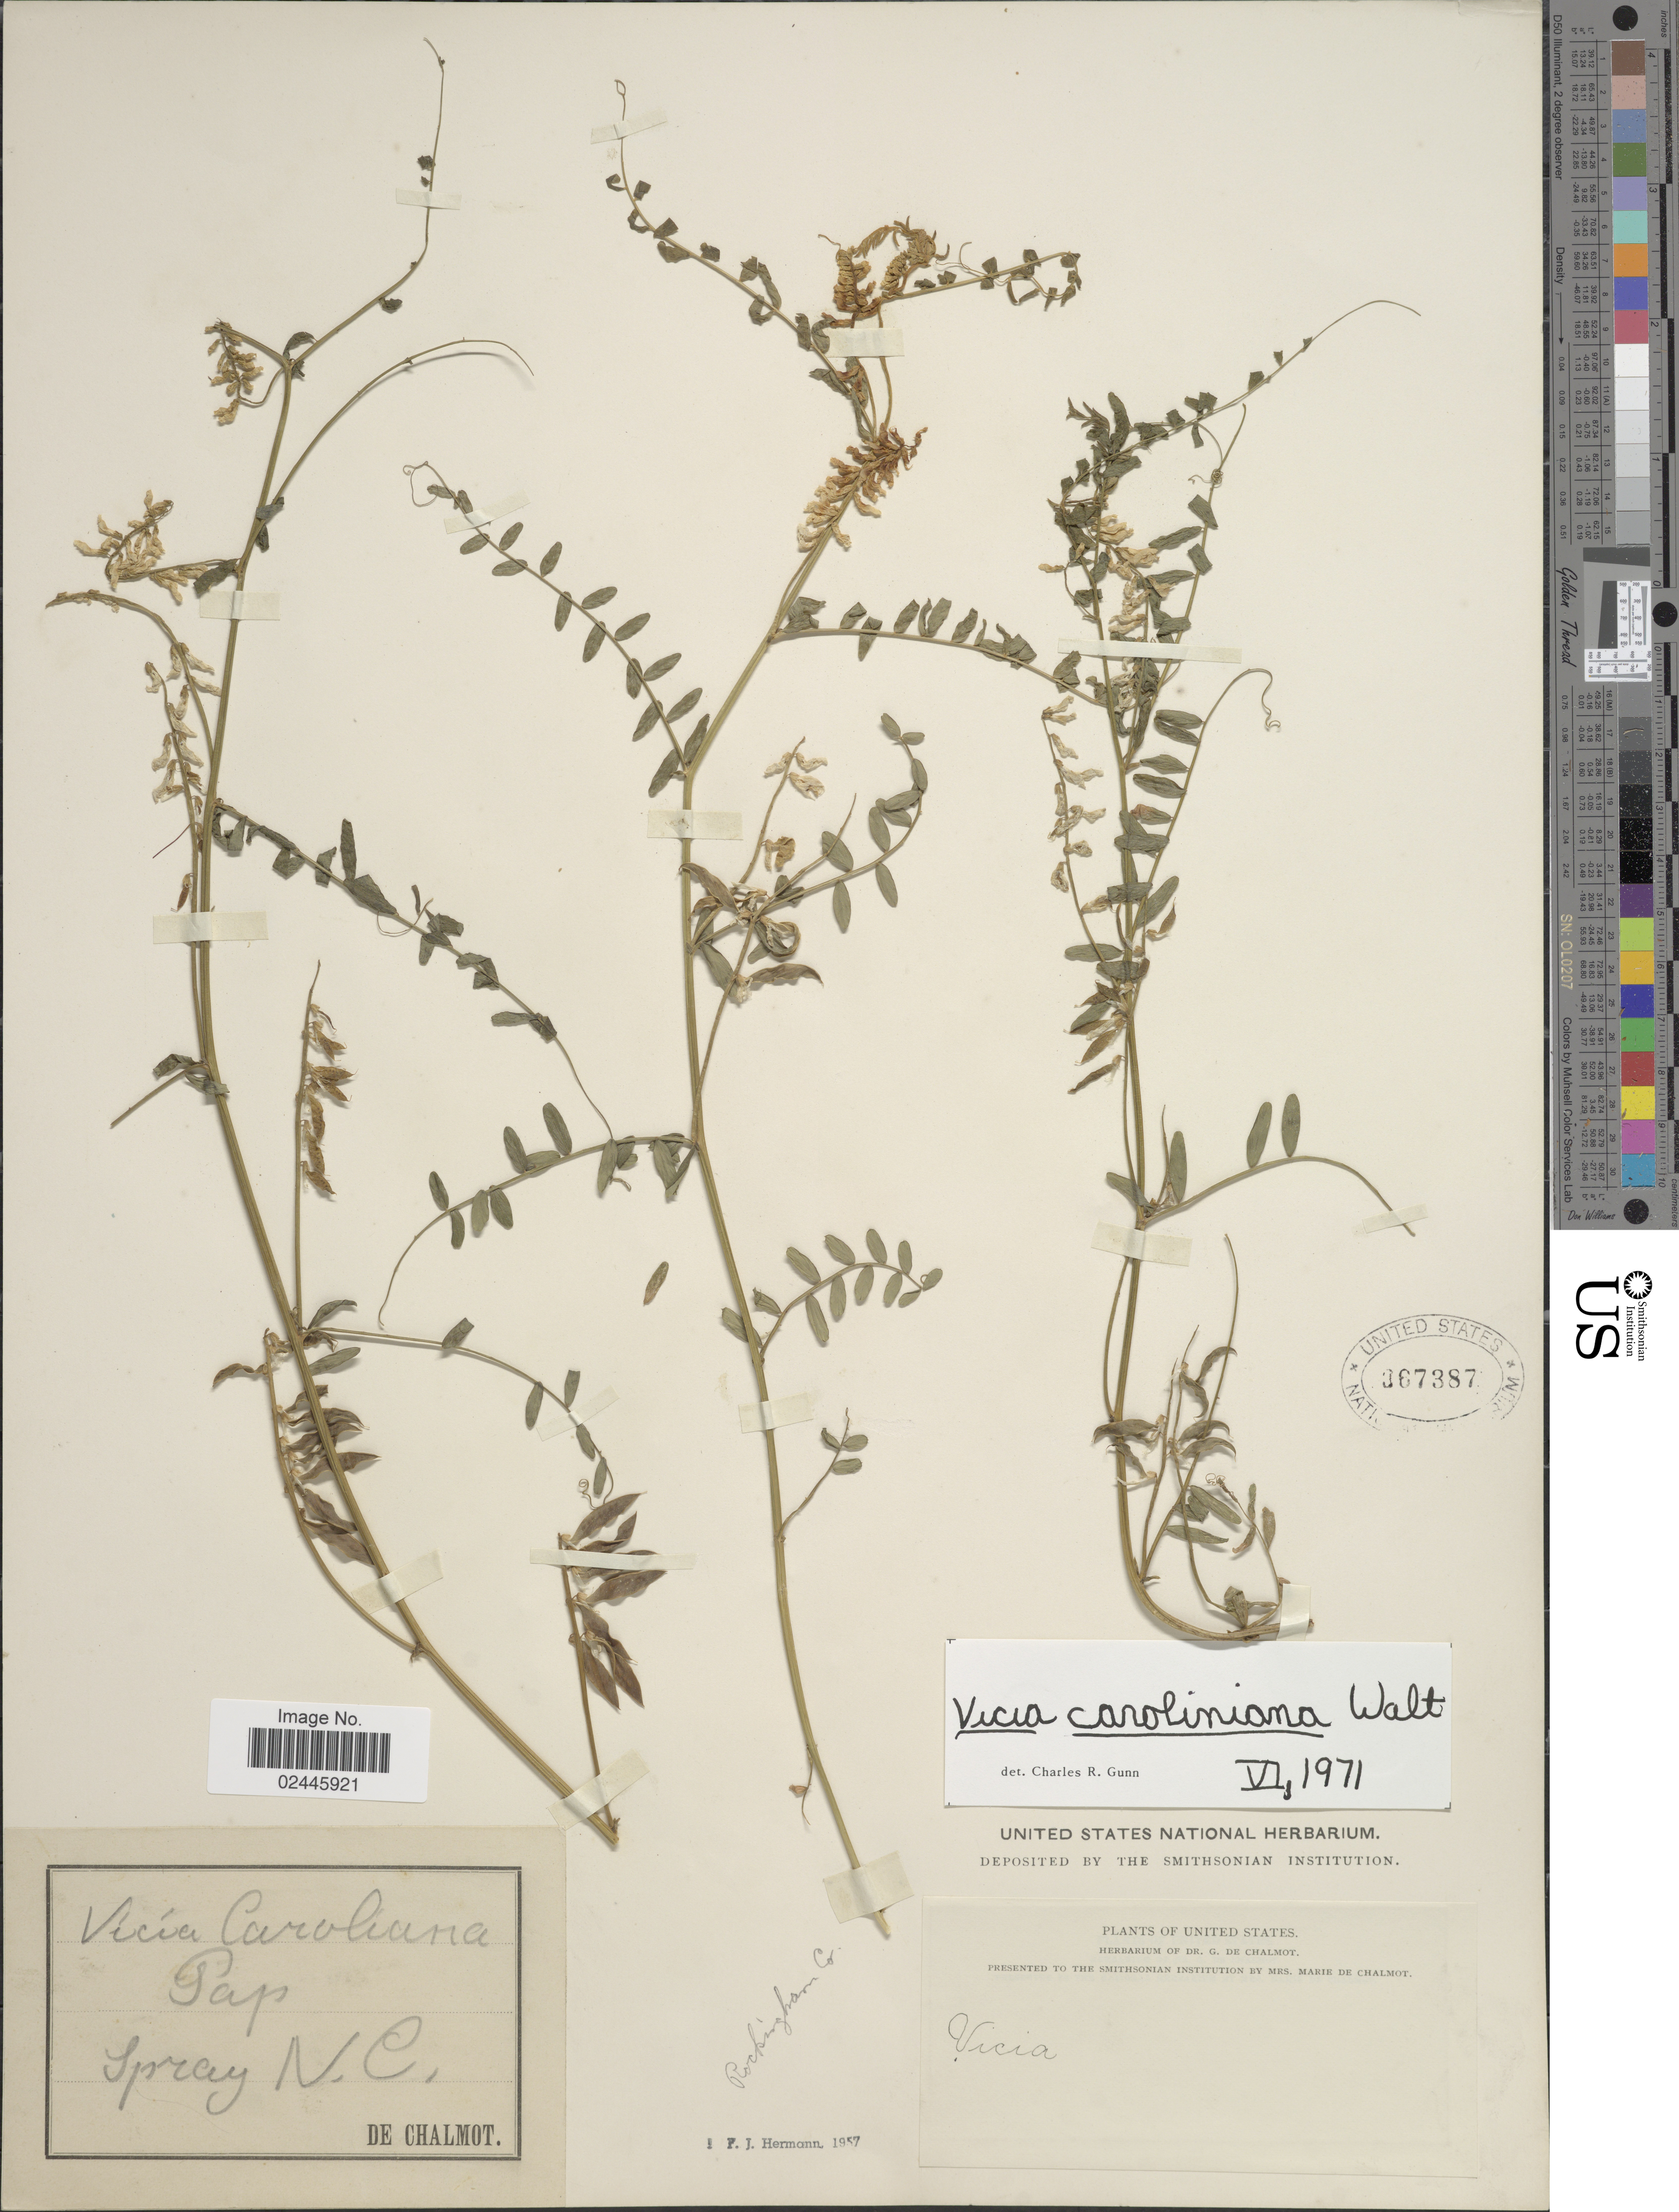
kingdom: Plantae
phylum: Tracheophyta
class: Magnoliopsida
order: Fabales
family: Fabaceae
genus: Vicia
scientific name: Vicia caroliniana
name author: Walter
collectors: G. de Chalmot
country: United States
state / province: North Carolina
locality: Spray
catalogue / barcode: US 367387